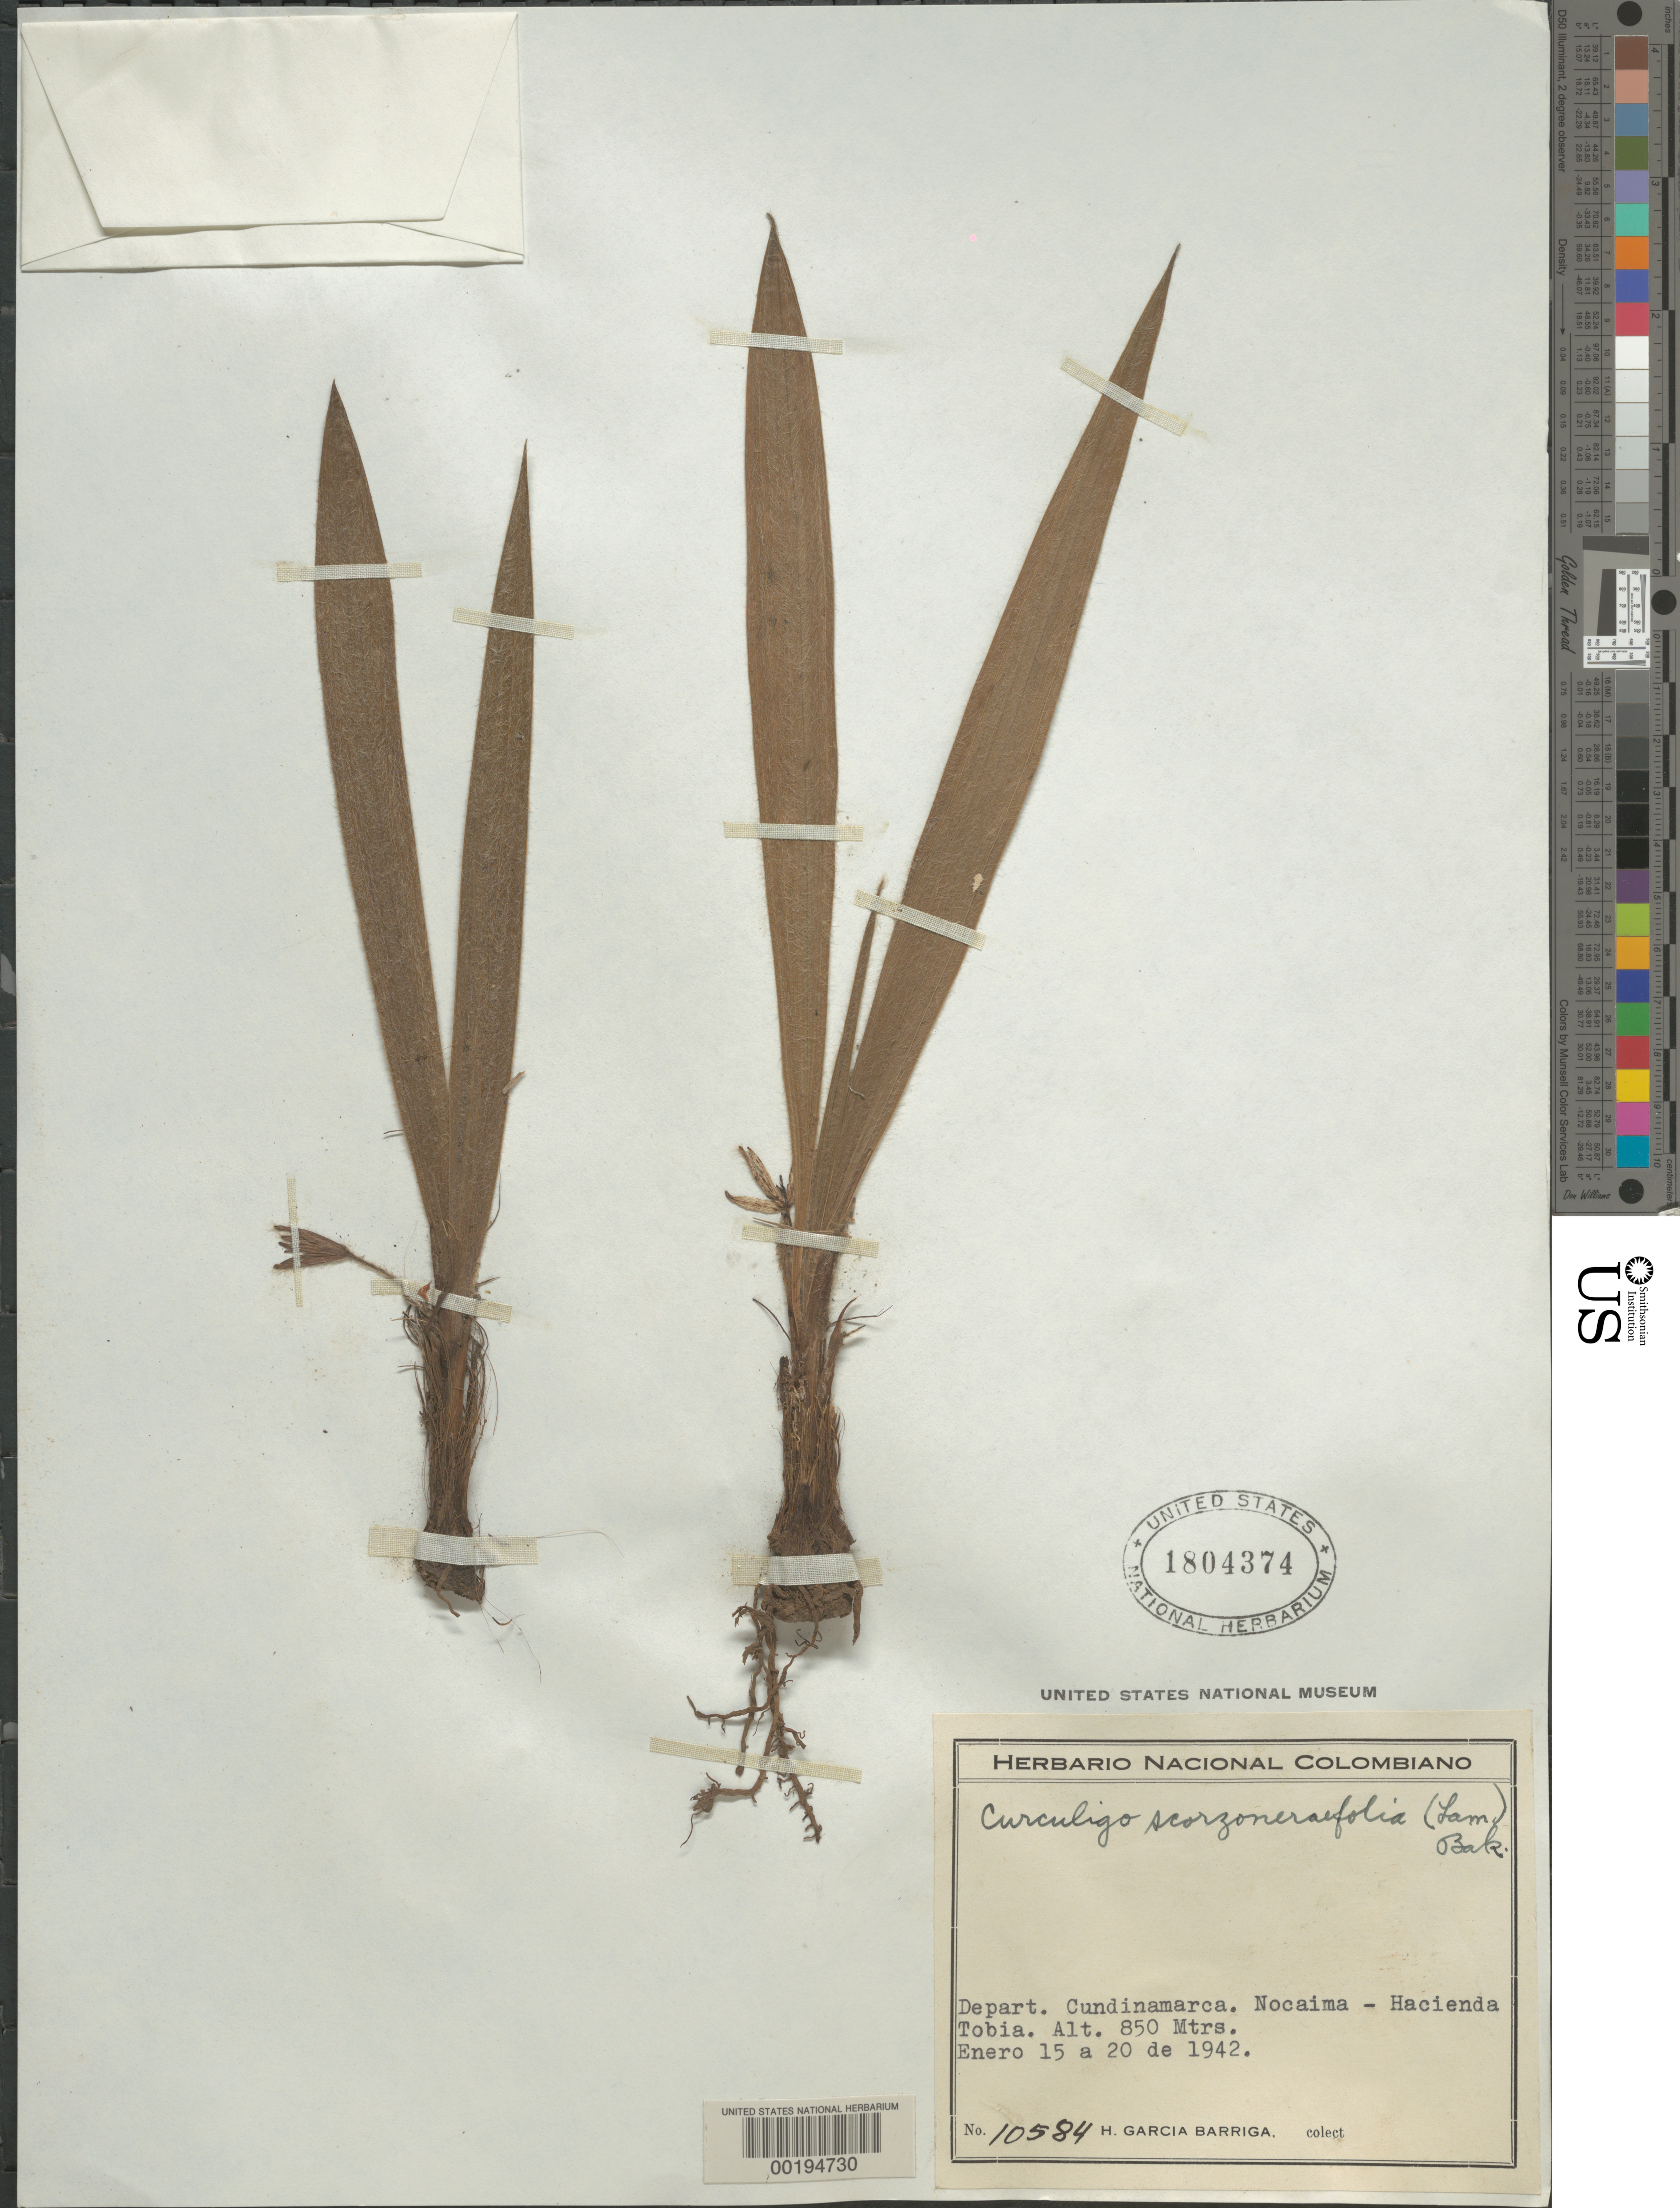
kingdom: Plantae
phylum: Tracheophyta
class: Liliopsida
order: Asparagales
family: Hypoxidaceae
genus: Curculigo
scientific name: Curculigo scorzonerifolia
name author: (Lam.) Baker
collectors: H. García Barriga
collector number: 10584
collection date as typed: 14 Jan 1942 to 20 Jan 1942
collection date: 1942-01-14/1942-01-20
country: Colombia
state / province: Cundinamarca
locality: Nocaima - Hacienda Tobia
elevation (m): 850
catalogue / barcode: US 1804374